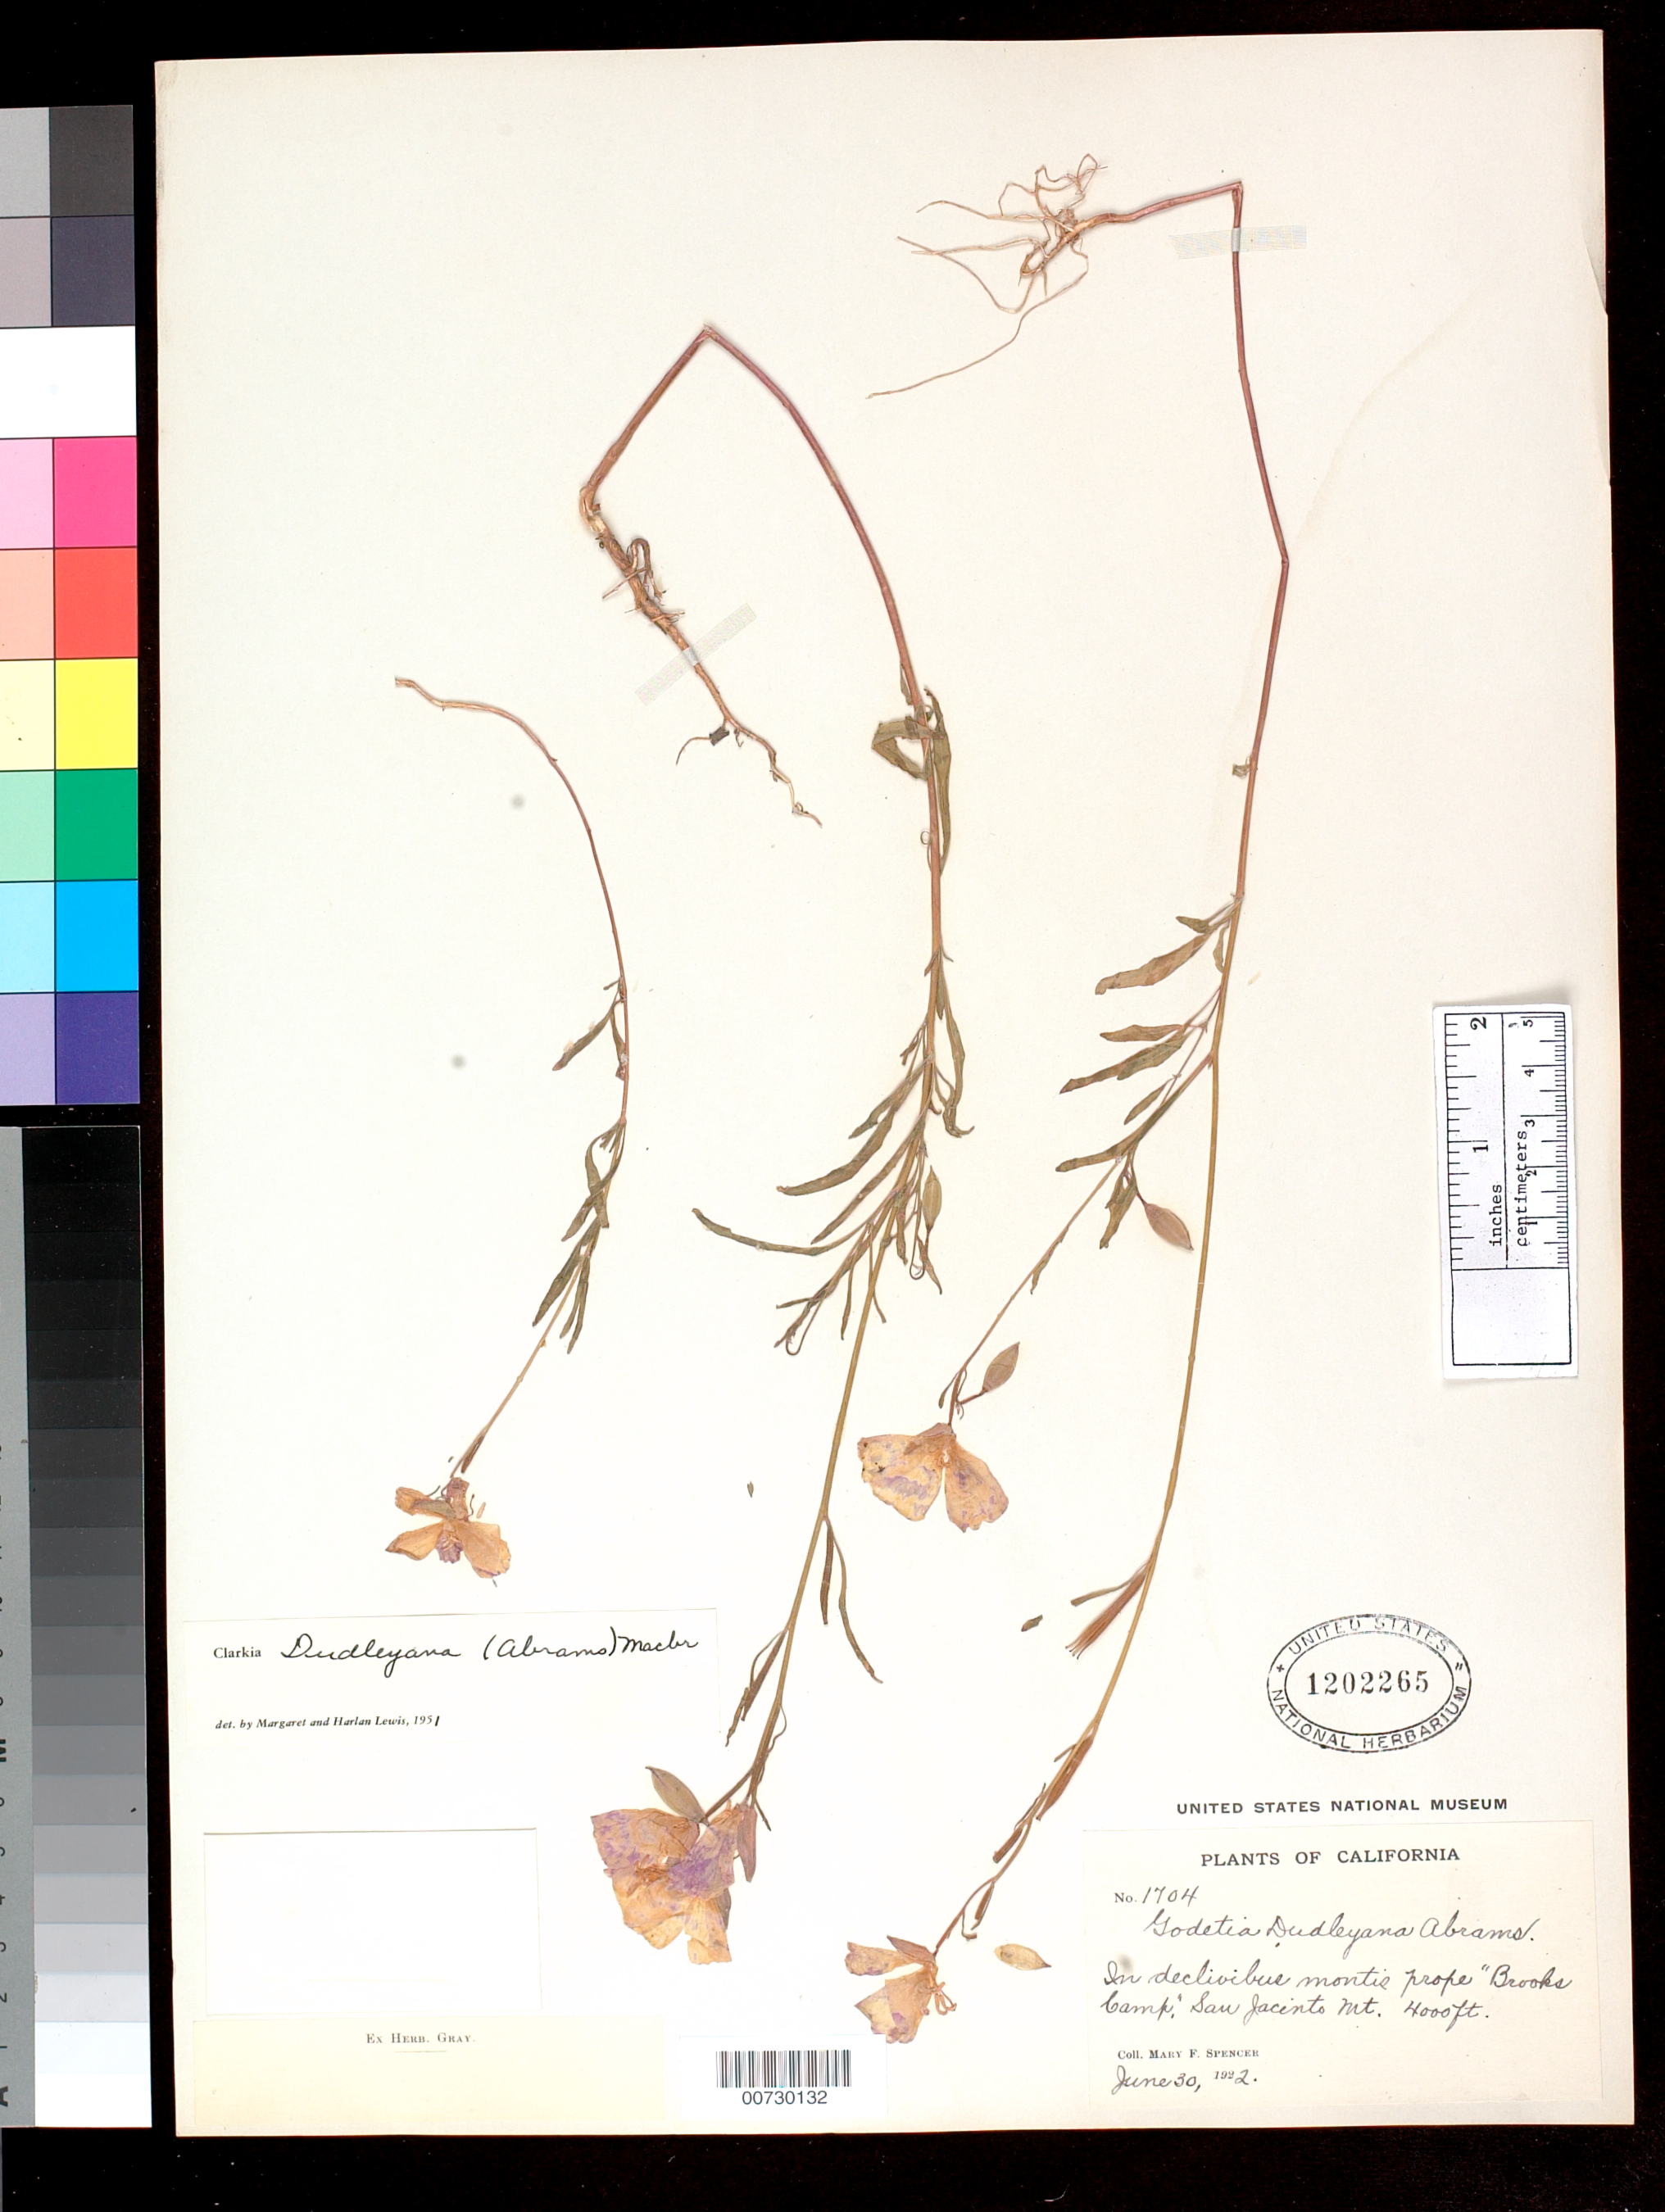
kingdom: Plantae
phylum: Tracheophyta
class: Magnoliopsida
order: Myrtales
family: Onagraceae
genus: Clarkia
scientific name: Clarkia dudleyana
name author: (Abrams) J.F. Macbr.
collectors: M. Spencer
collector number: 1704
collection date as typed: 30 Jun 1922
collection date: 1922-06-30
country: United States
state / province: California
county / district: Riverside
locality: In declivibus montis prope "Brooks Camp". San Jacinto Mts.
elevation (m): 1219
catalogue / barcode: US 1202265